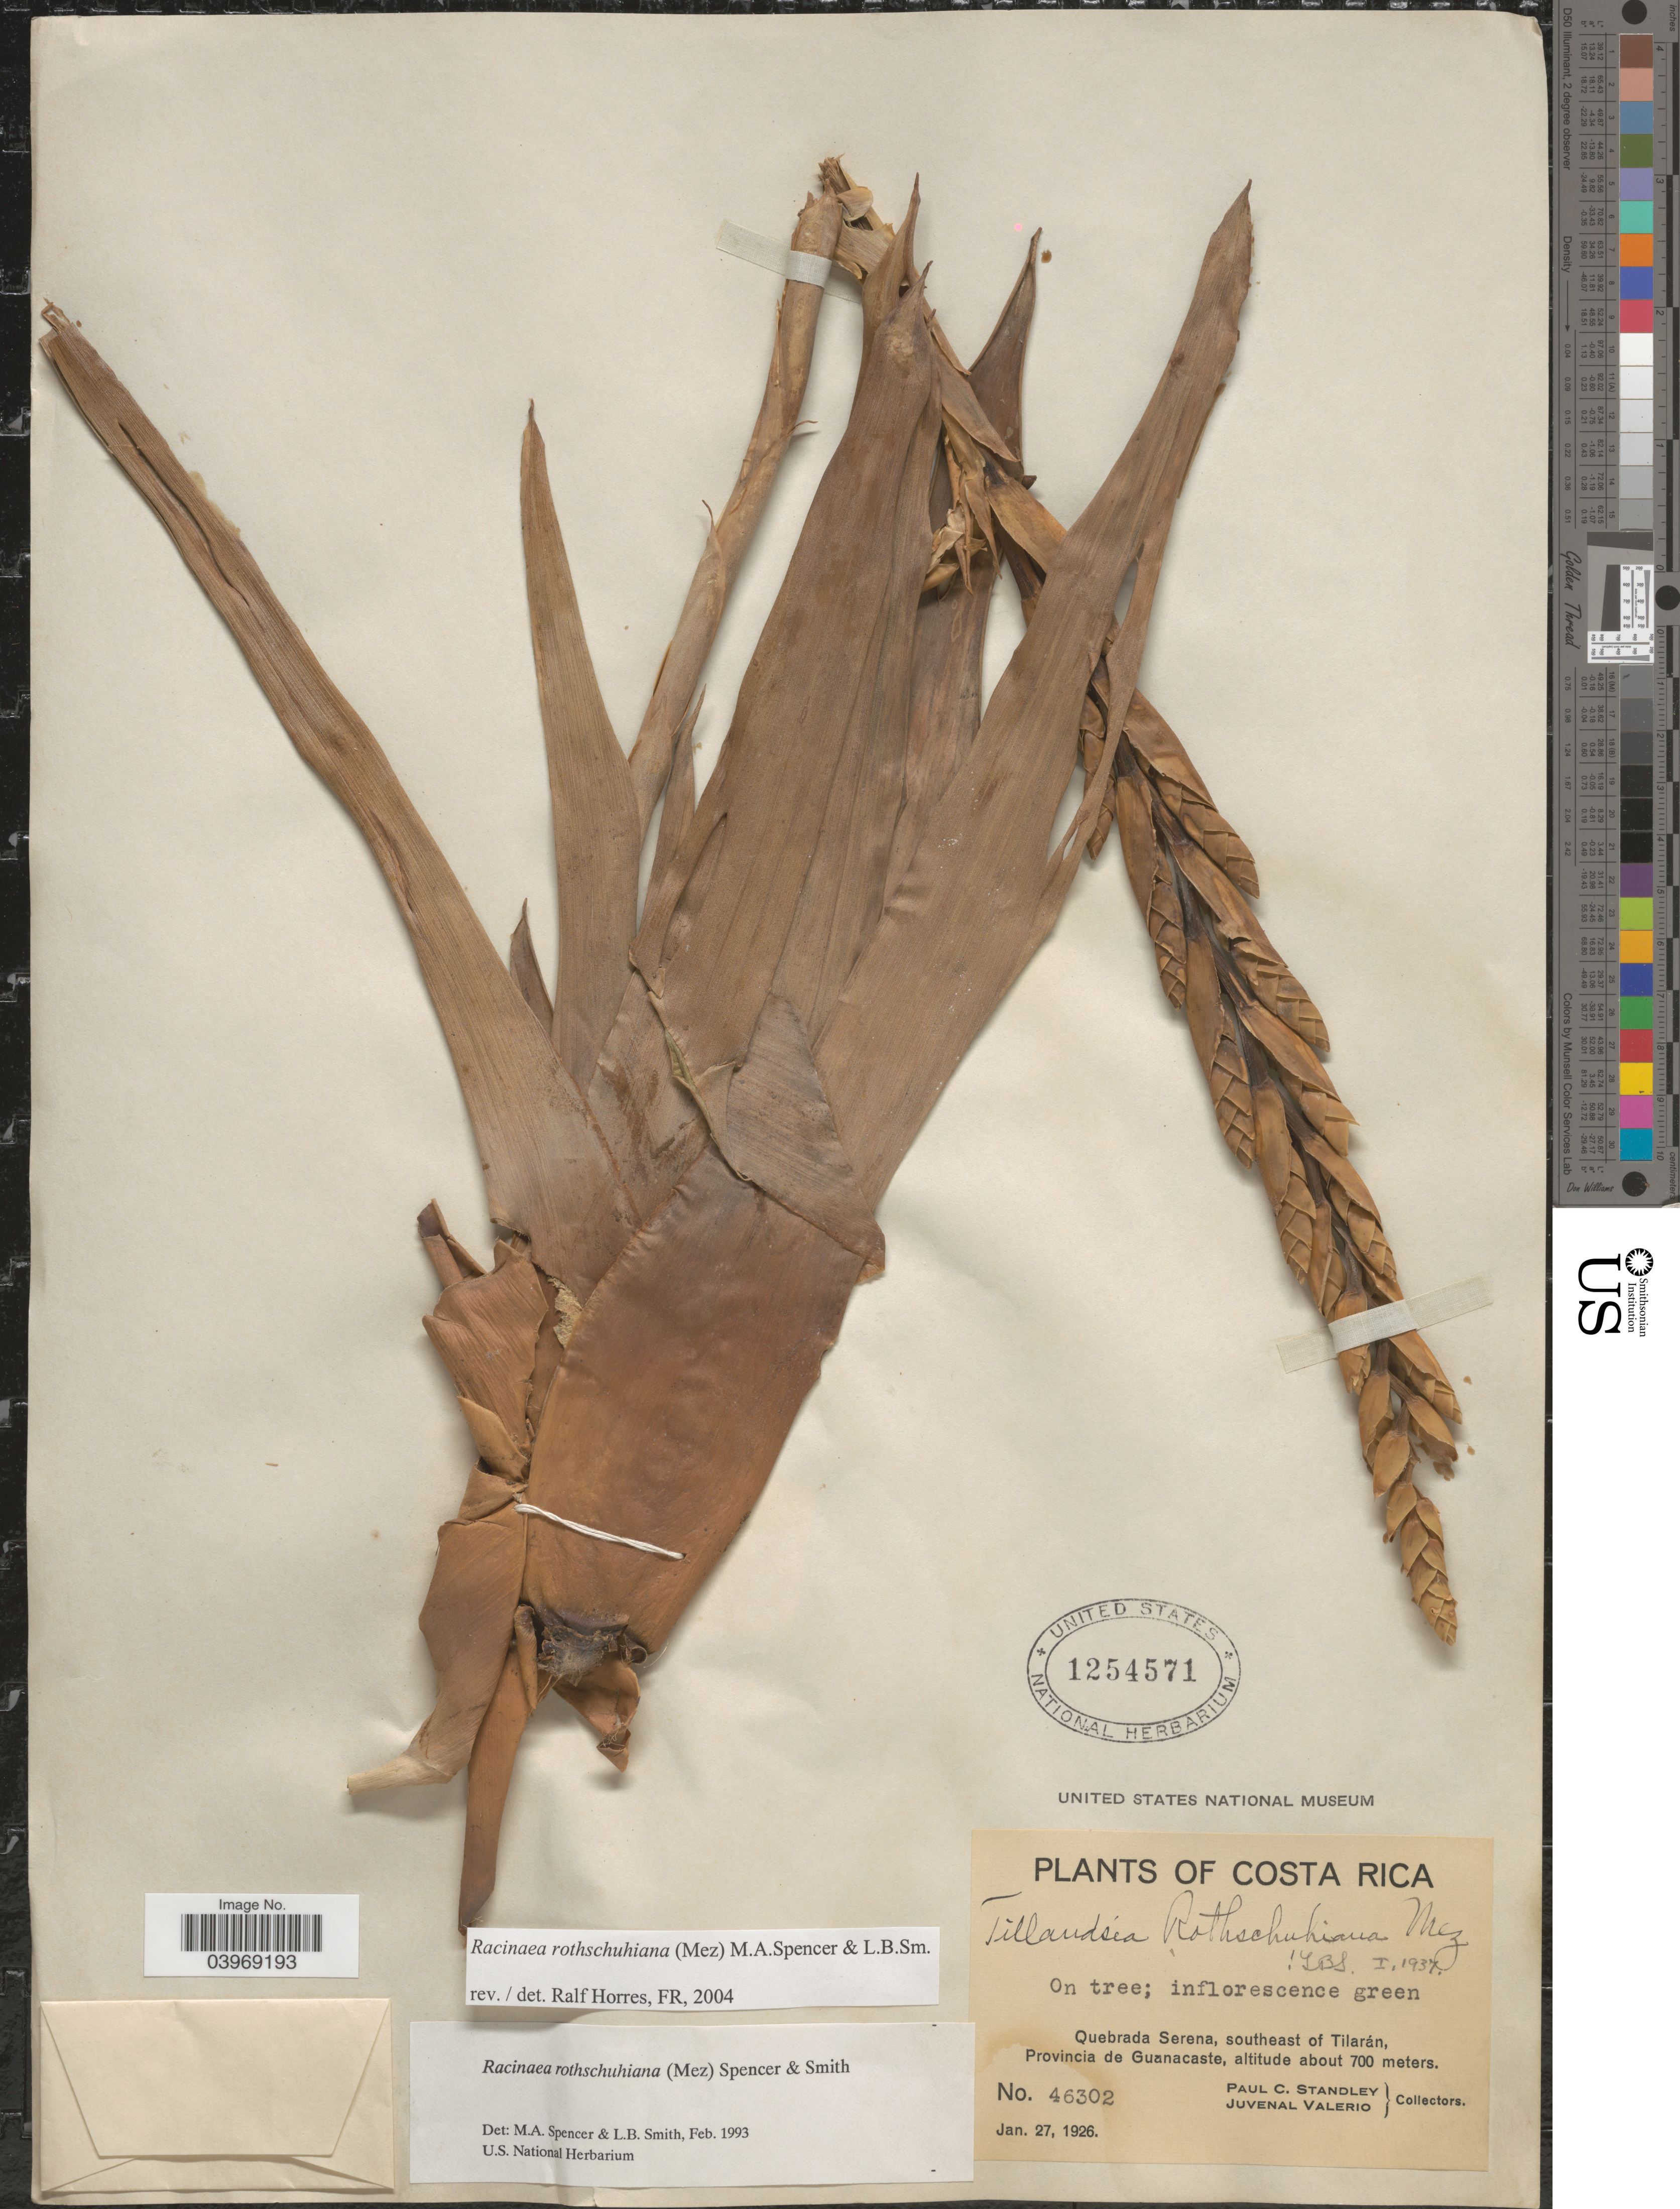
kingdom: Plantae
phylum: Tracheophyta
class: Liliopsida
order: Poales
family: Bromeliaceae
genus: Racinaea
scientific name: Racinaea rothschuhiana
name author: (Mez) M.A. Spencer & L.B. Sm.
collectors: P. C. Standley & J. Valerio R.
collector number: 46302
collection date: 1926-01-27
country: Costa Rica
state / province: Guanacaste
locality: Quebrada Serena, southeast of Tilarán.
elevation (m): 700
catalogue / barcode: US 1254571